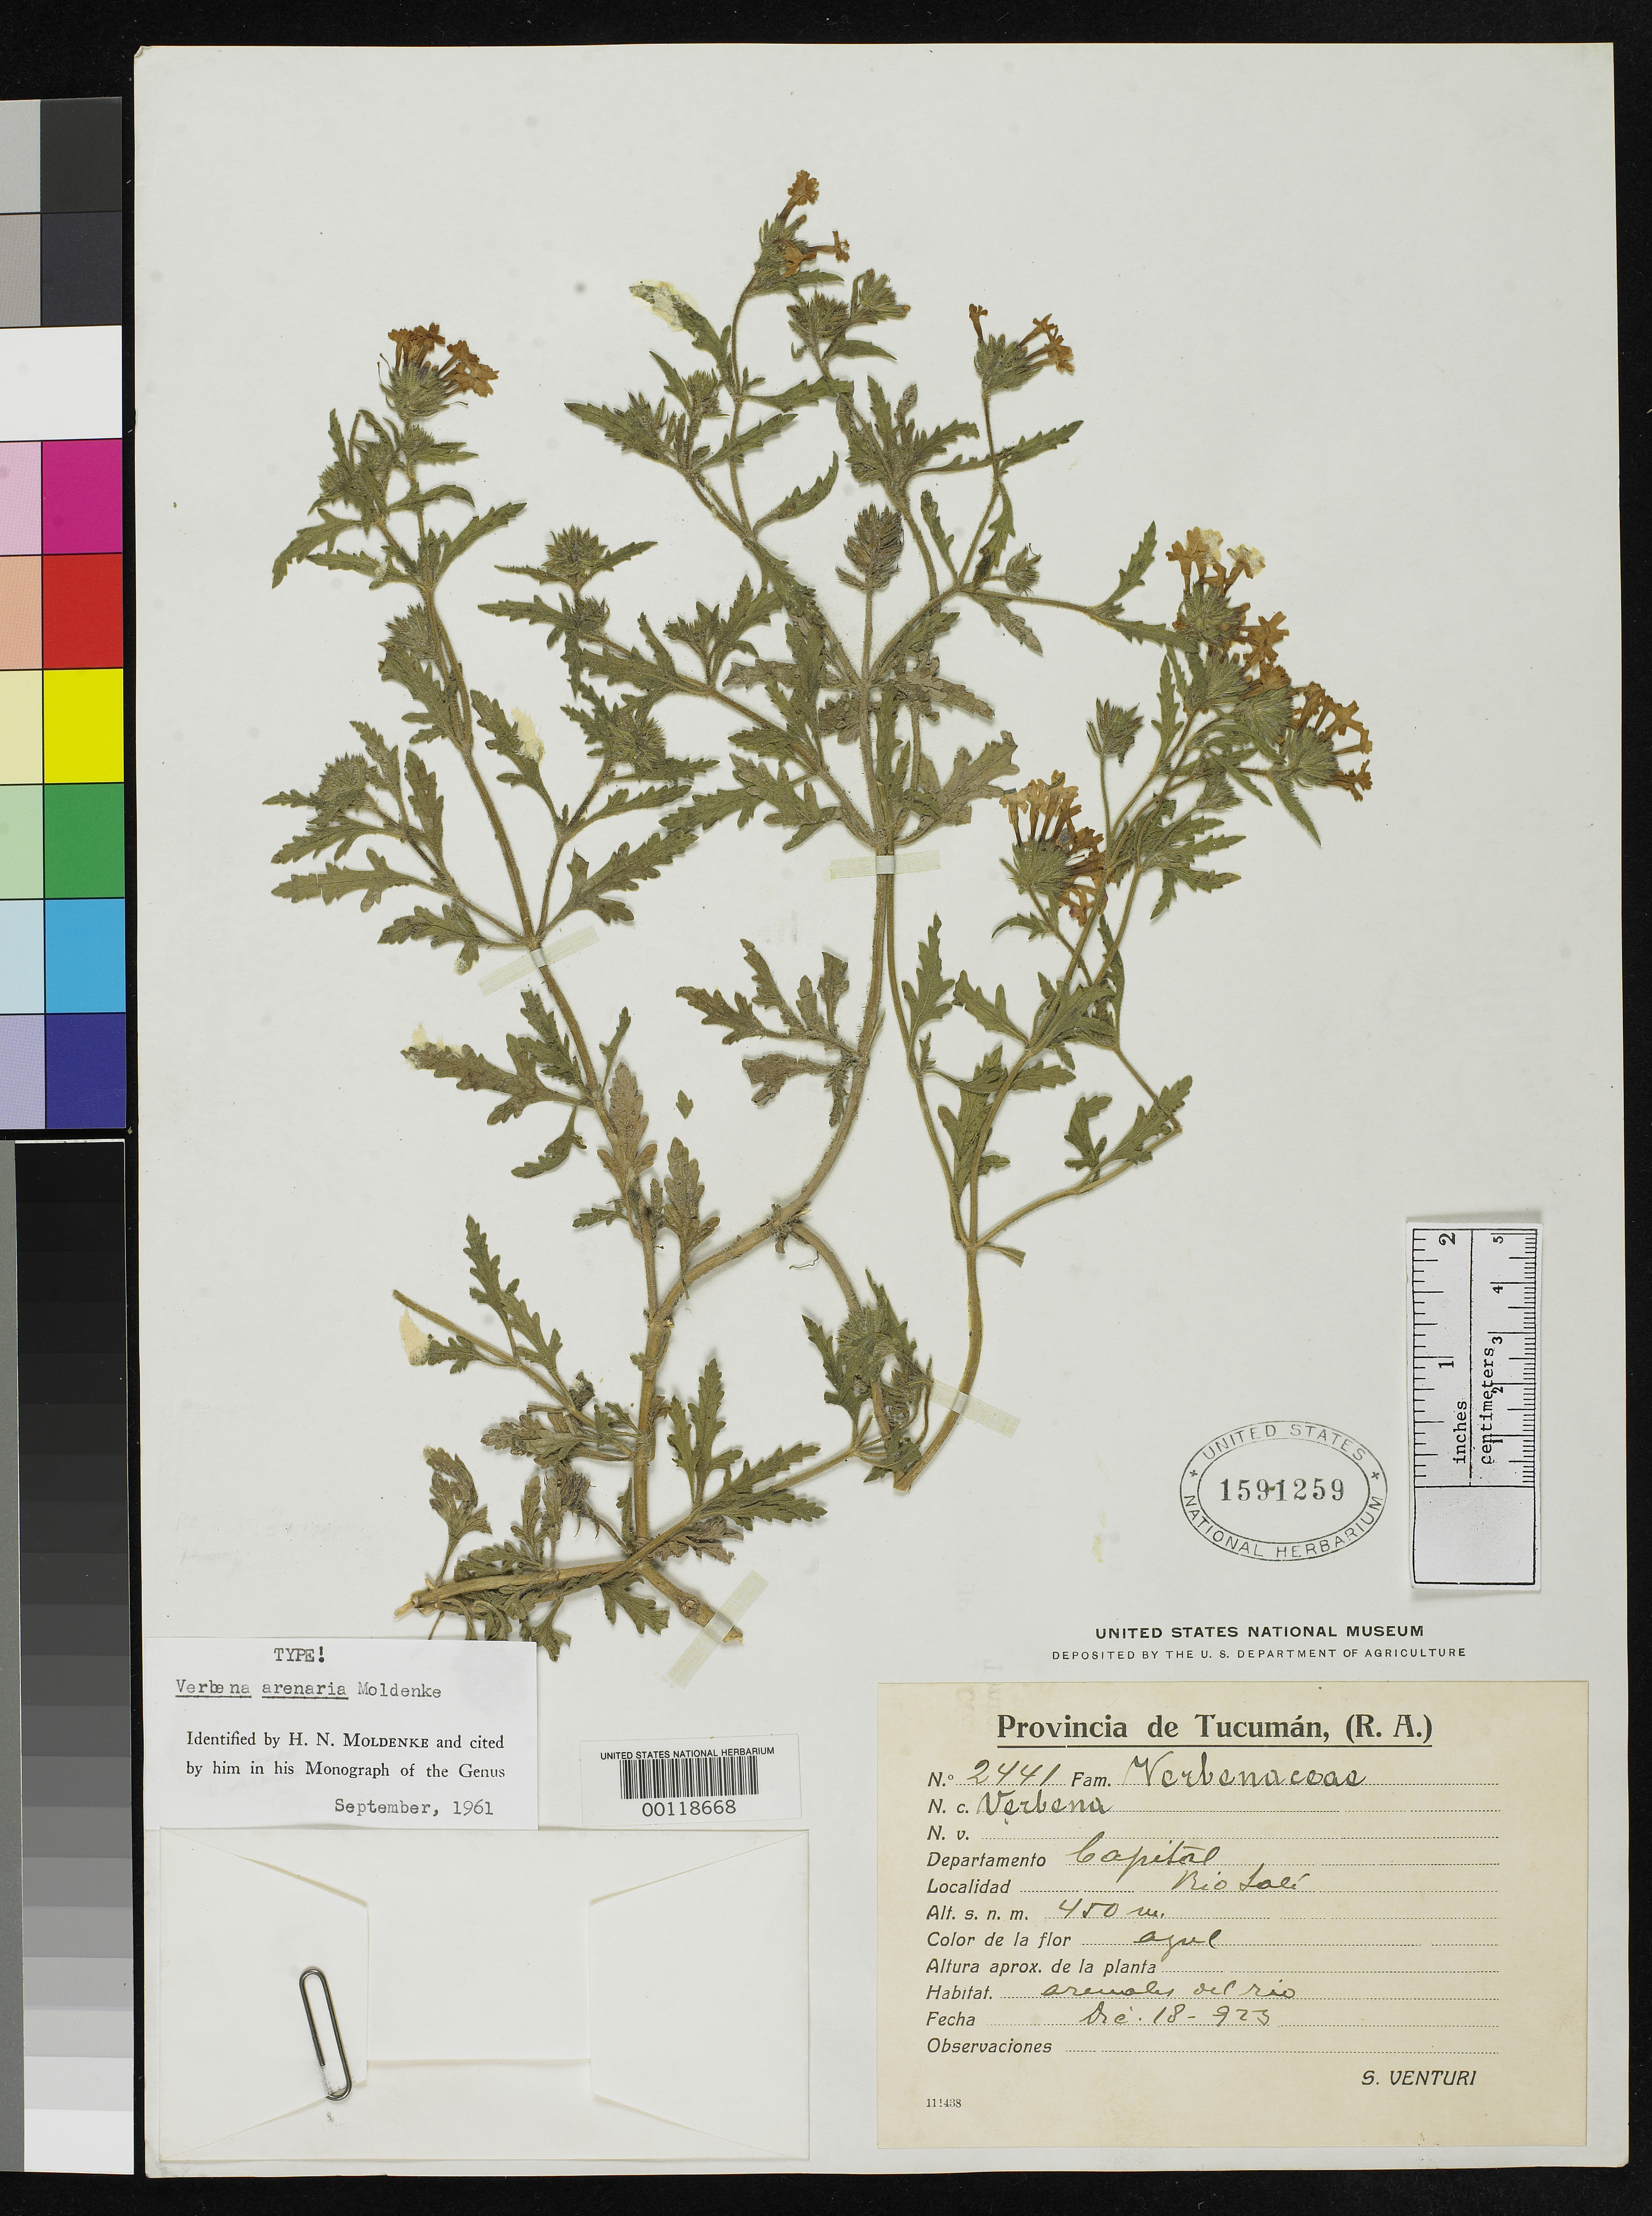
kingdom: Plantae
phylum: Tracheophyta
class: Magnoliopsida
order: Lamiales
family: Verbenaceae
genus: Verbena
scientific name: Verbena arenaria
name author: Moldenke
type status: Holotype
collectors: S. Venturi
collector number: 2441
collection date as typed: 18 Dec 1923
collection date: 1923-12-18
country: Argentina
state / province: Tucumán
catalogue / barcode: US 1591259